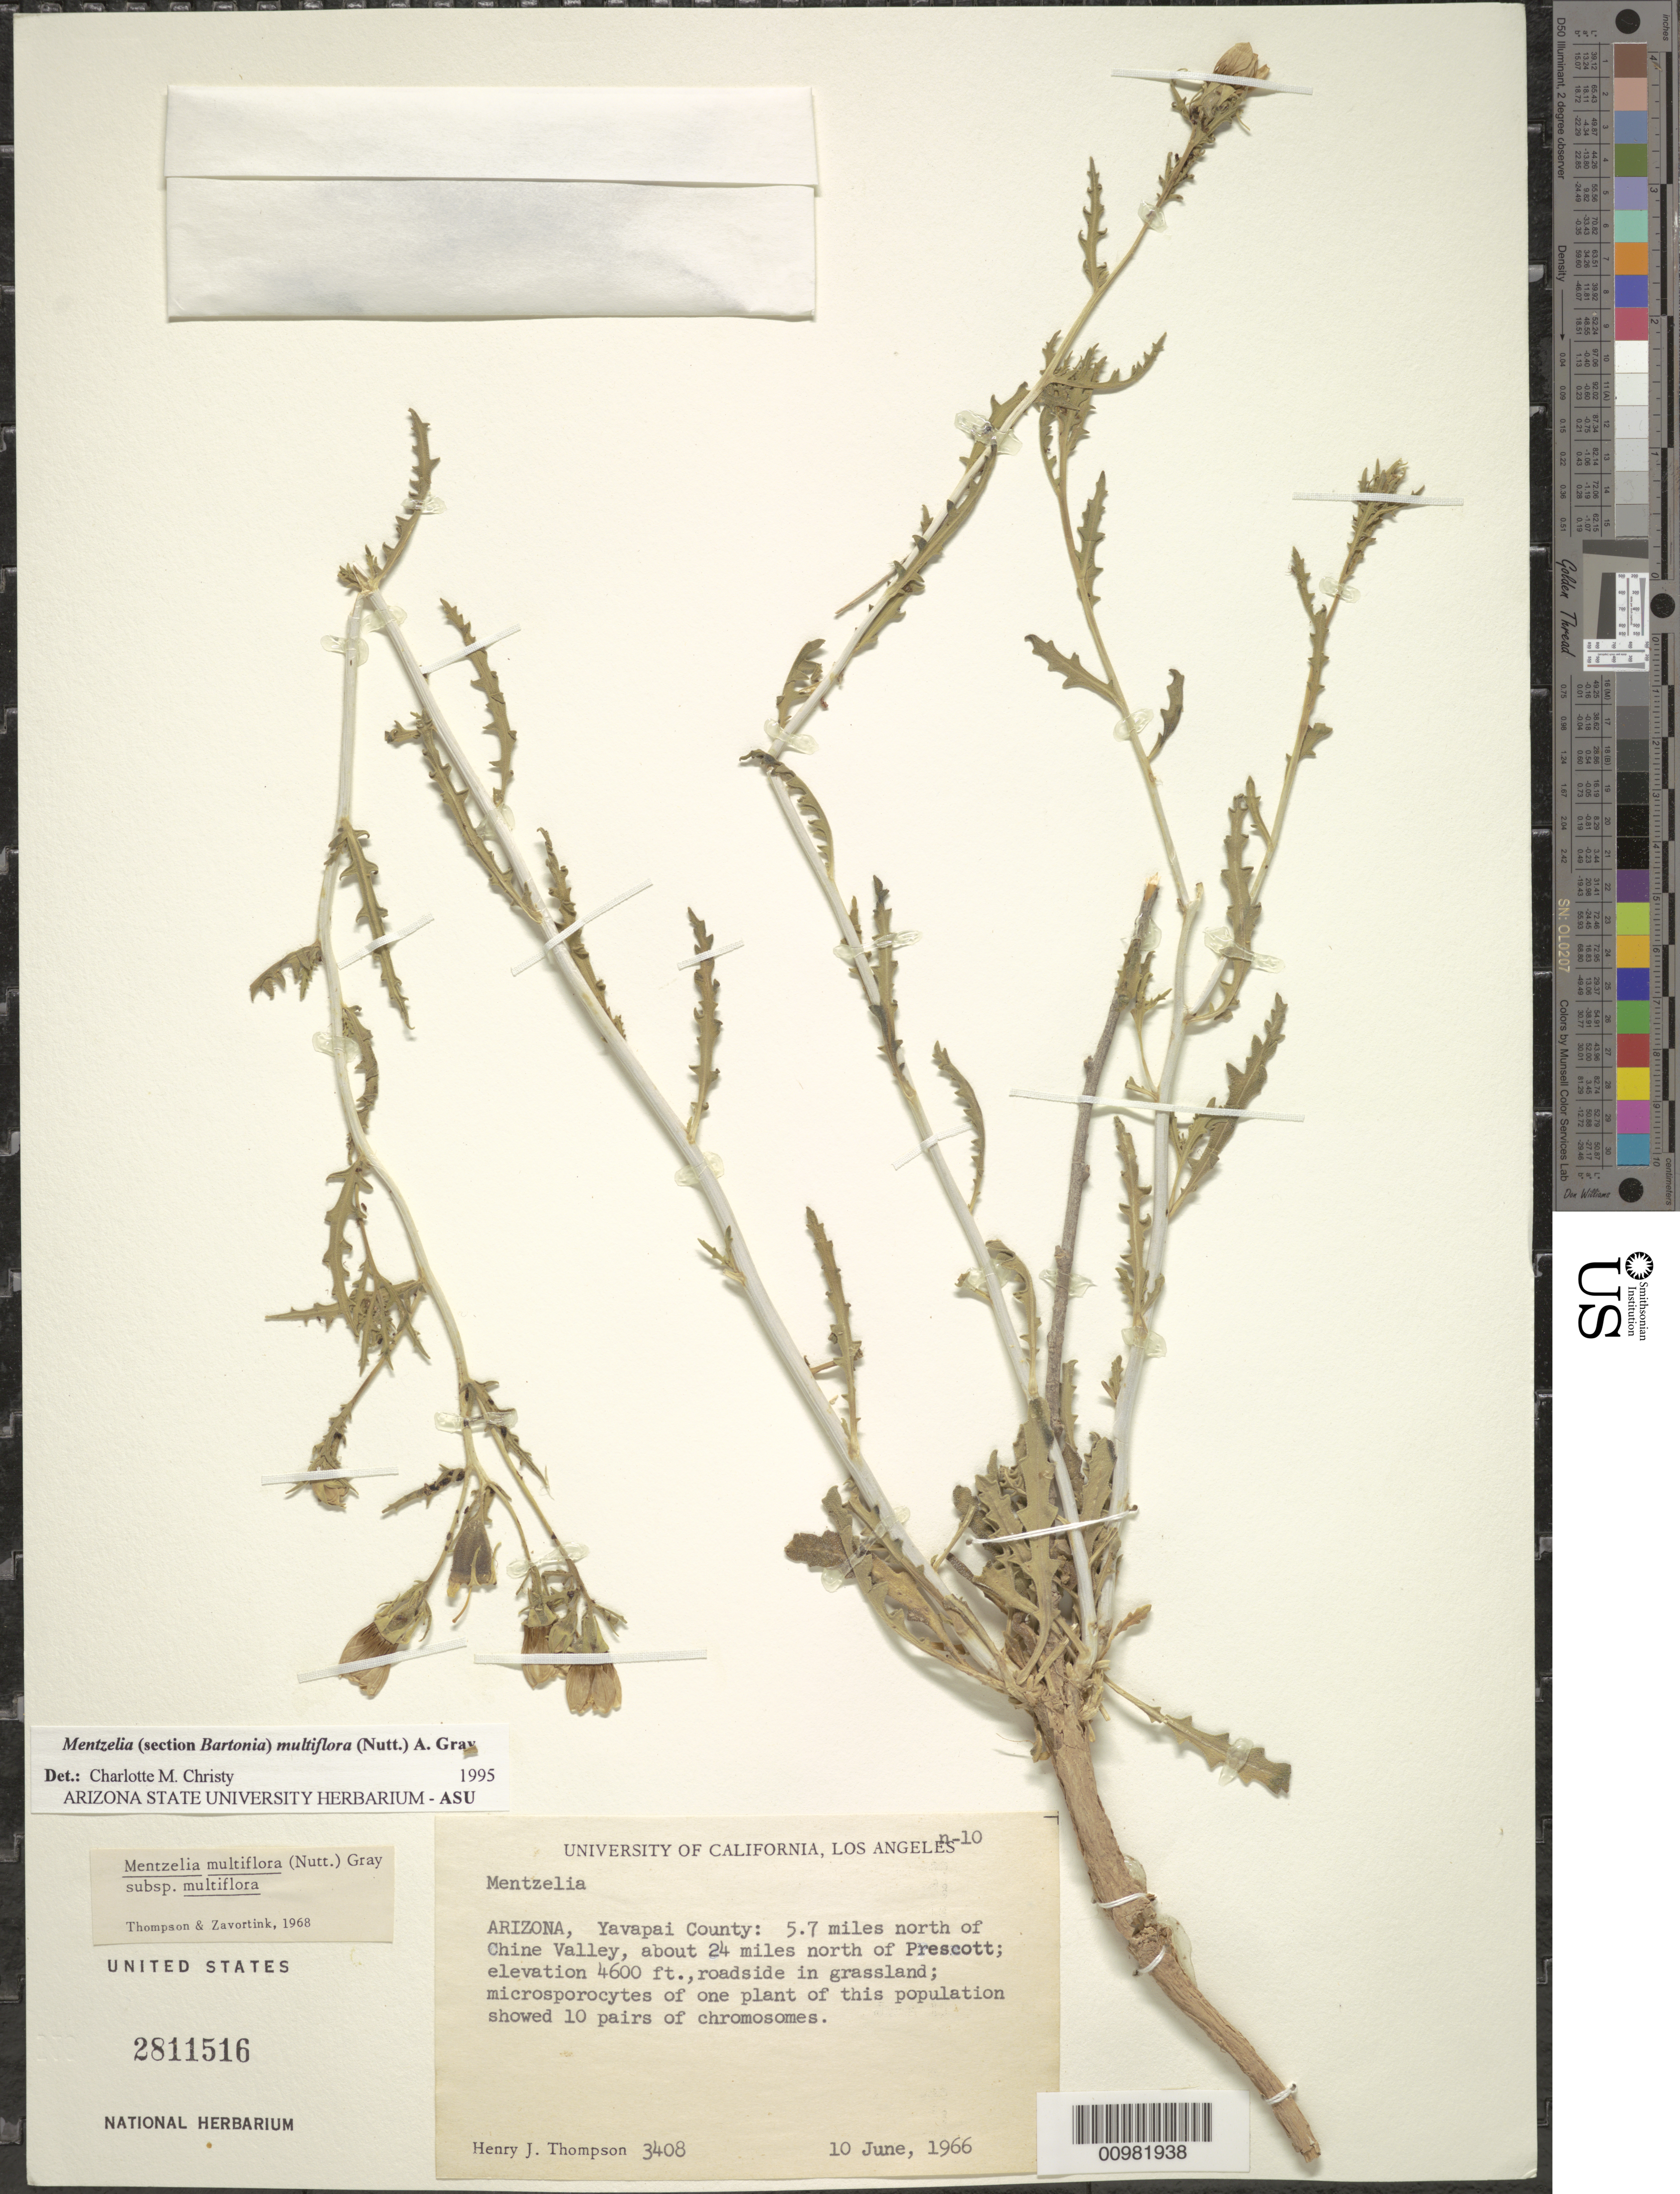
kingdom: Plantae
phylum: Tracheophyta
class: Magnoliopsida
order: Cornales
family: Loasaceae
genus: Mentzelia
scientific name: Mentzelia multiflora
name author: (Nutt.) A. Gray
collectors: H. J. Thompson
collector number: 3408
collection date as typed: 10 Jun 1966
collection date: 1966-06-10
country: United States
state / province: Arizona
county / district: Yavapai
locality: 5.7 mi. N of Chine Valley; about 24 mi. N of Prescott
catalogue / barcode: US 2811516